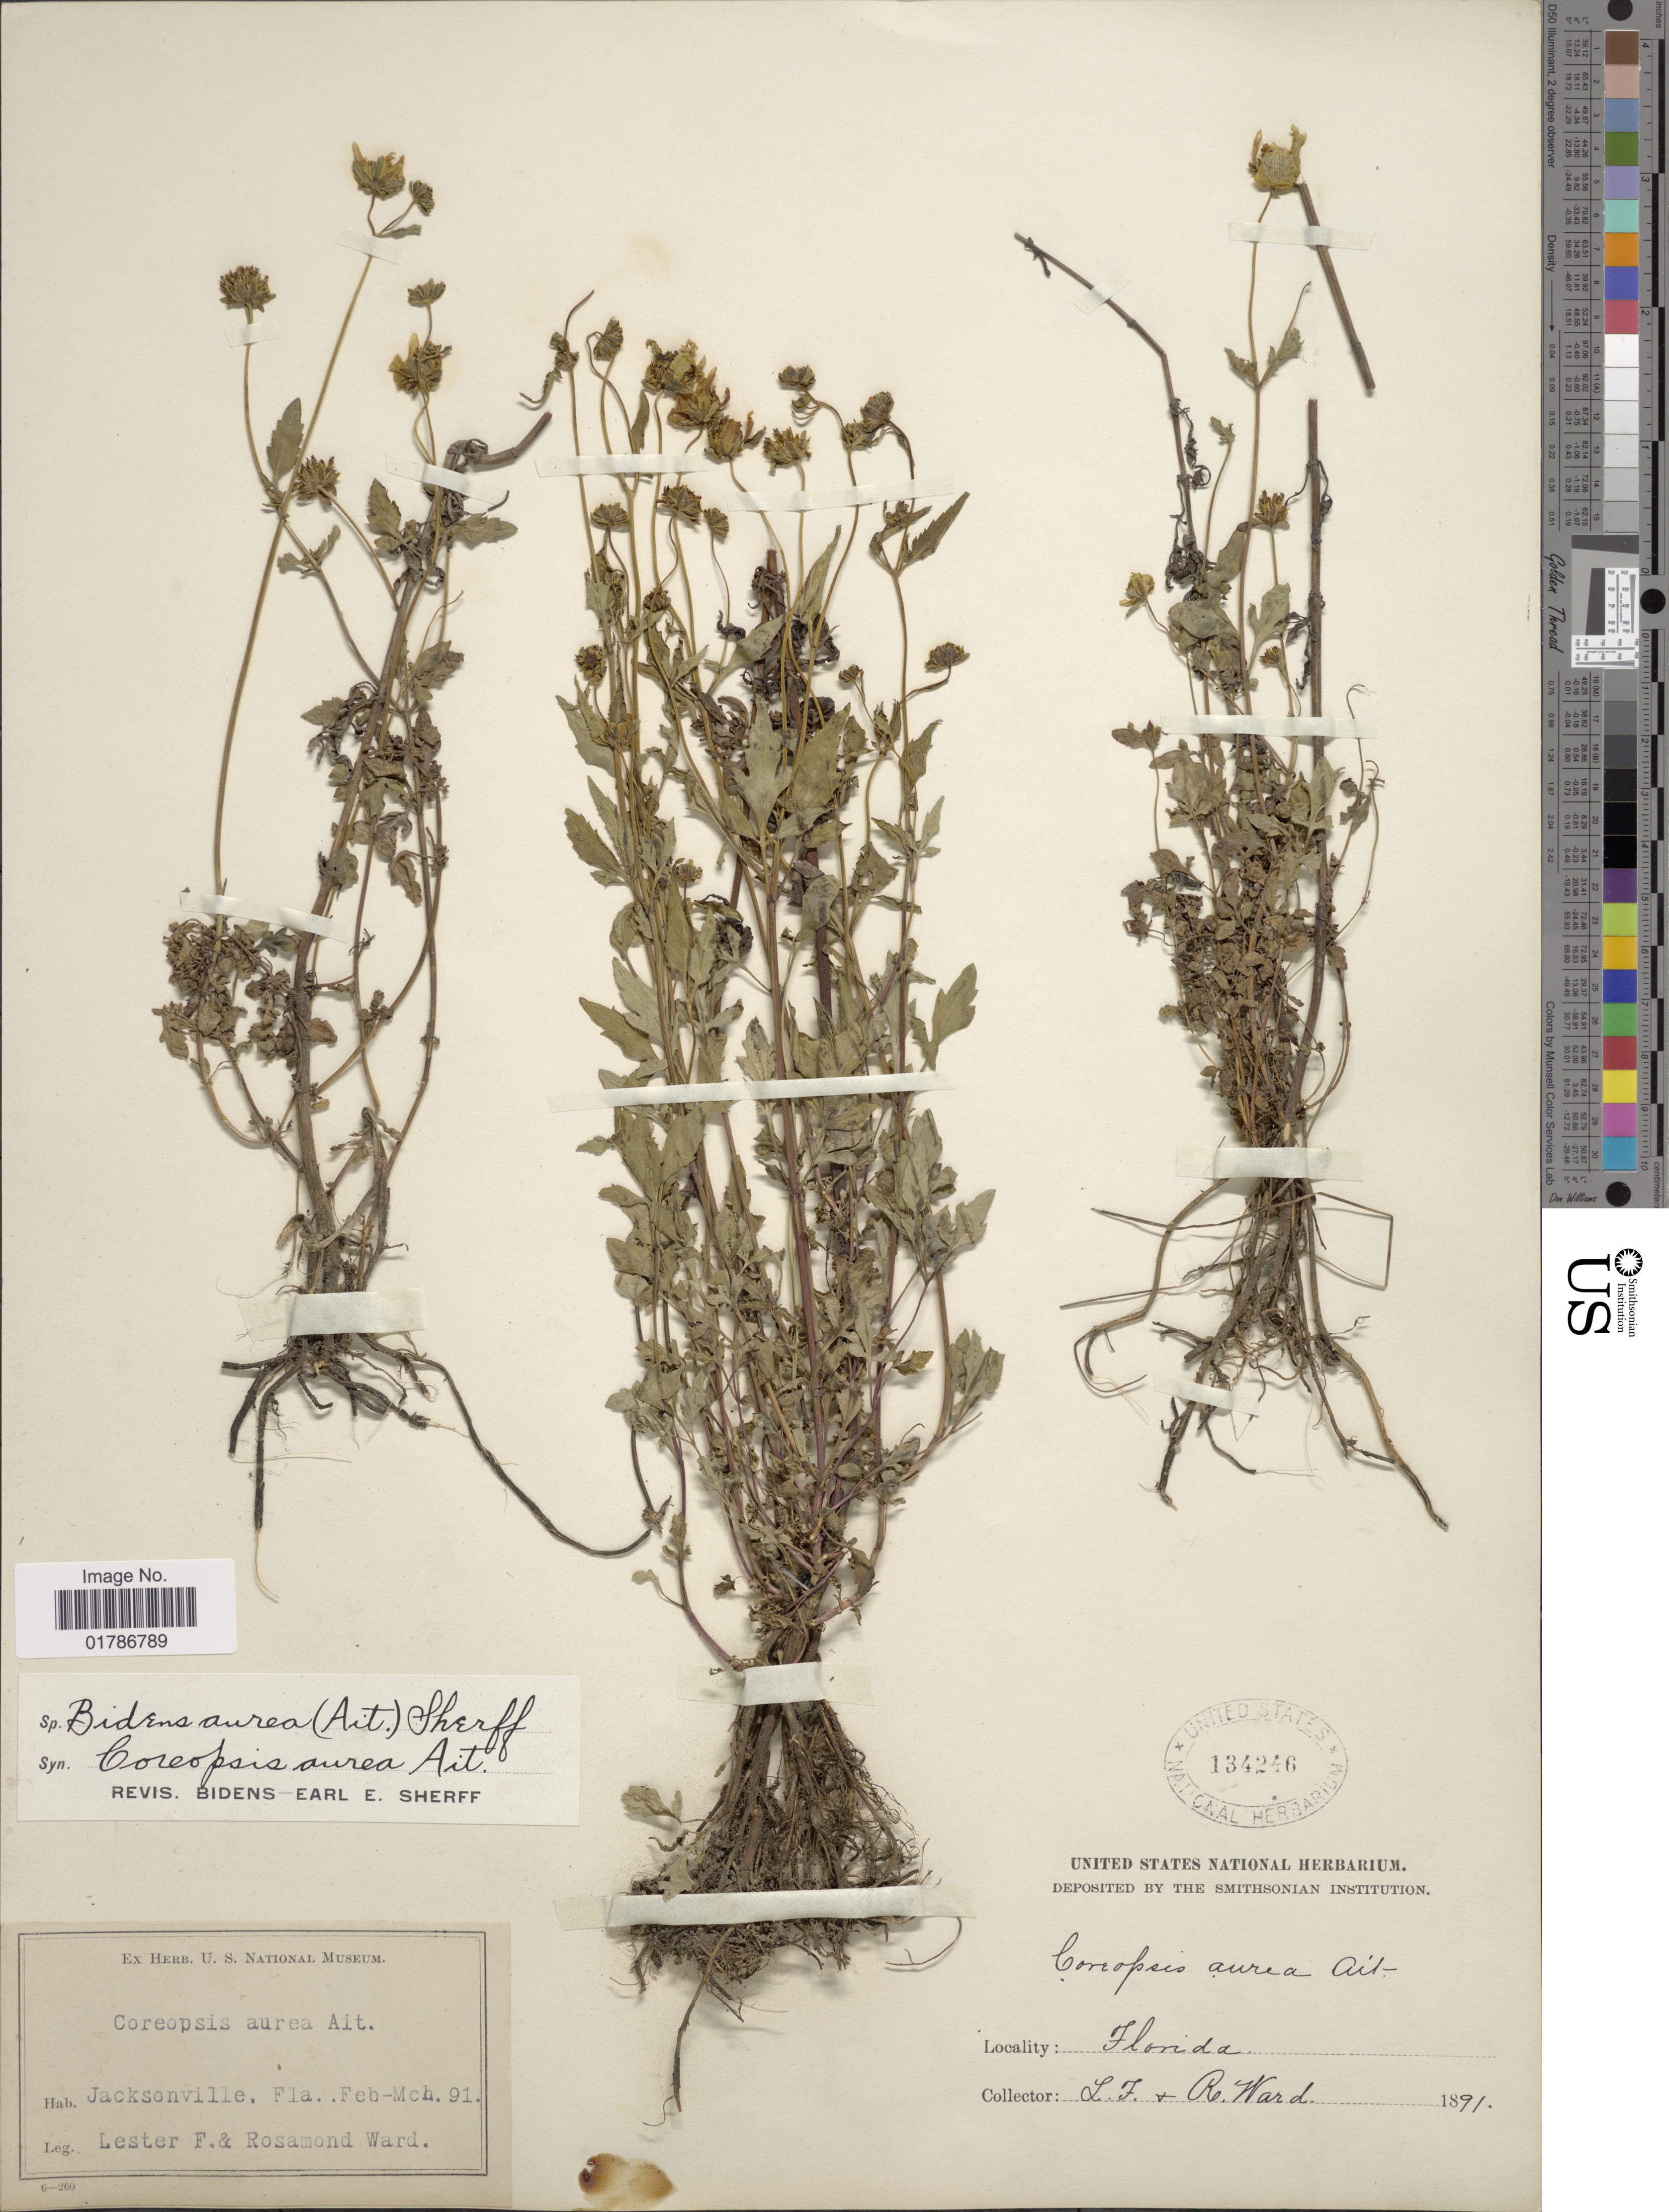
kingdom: Plantae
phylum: Tracheophyta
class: Magnoliopsida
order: Asterales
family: Asteraceae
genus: Bidens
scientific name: Bidens mitis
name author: (Michx.) Sherff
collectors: L. F. Ward & R. Ward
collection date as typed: Transcribed d/m/y: /2/91 to /3/91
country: United States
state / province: Florida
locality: Jacksonville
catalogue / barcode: US 134246